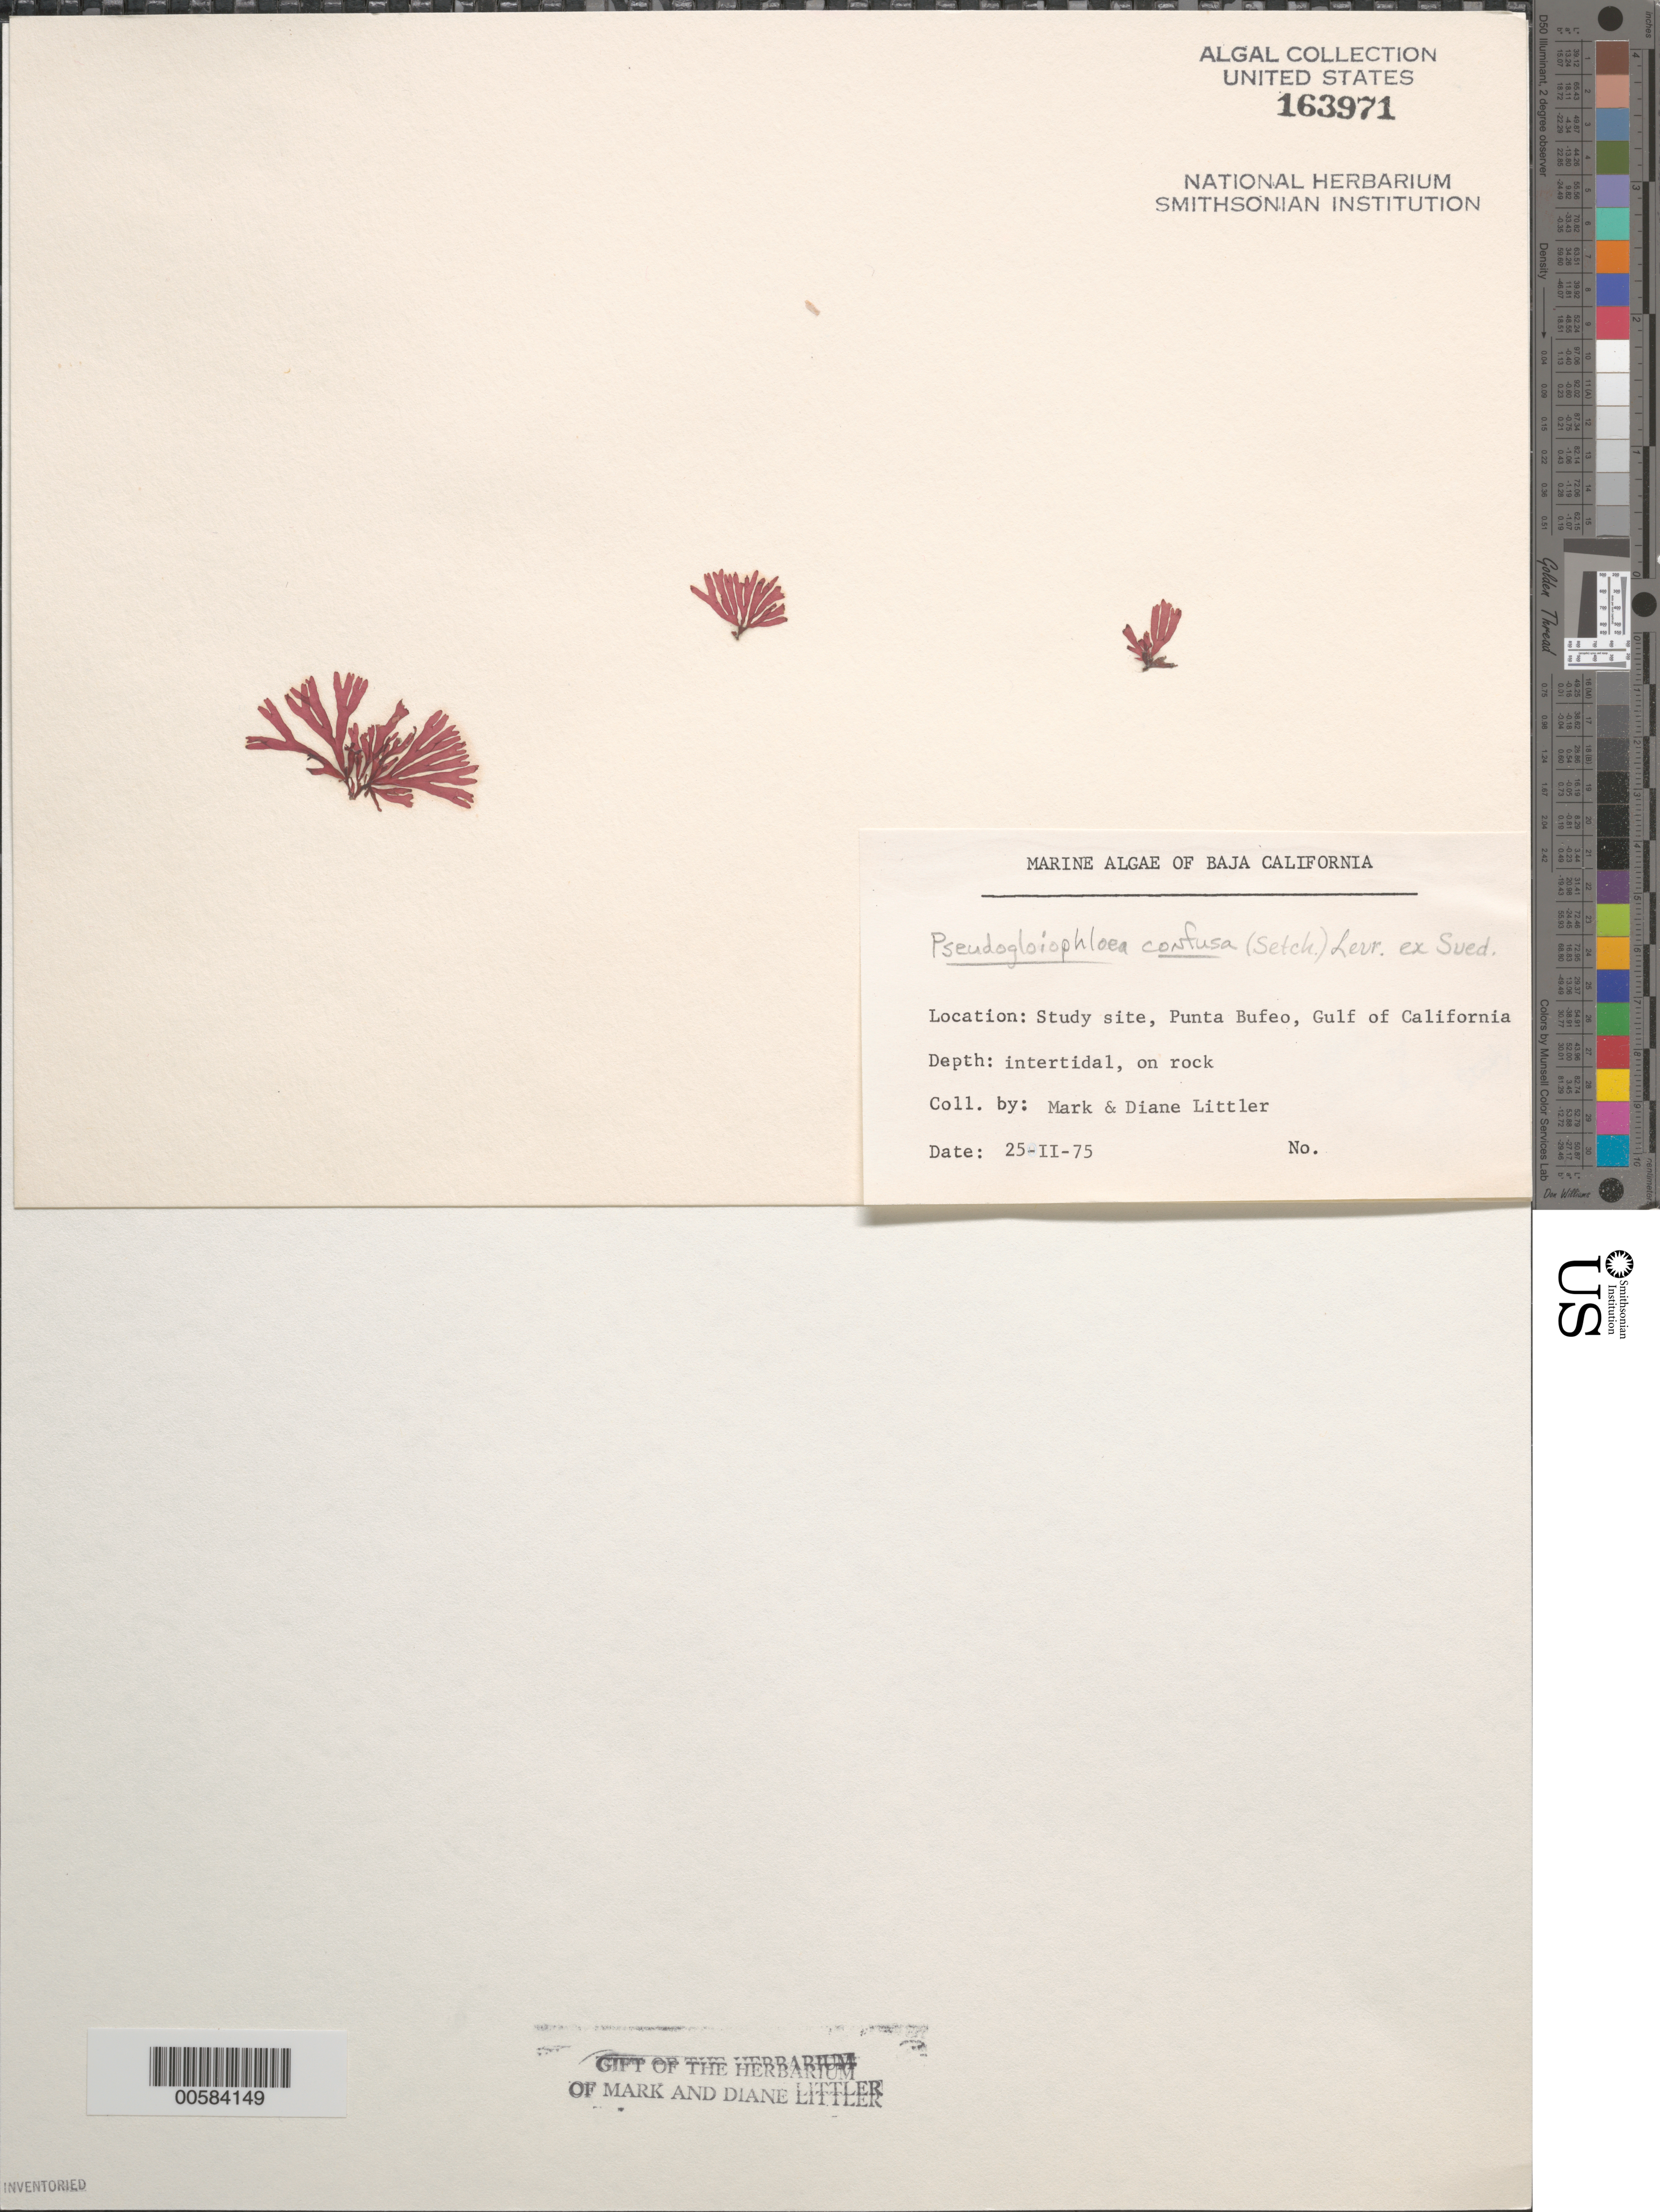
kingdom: Plantae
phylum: Rhodophyta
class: Florideophyceae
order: Nemaliales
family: Scinaiaceae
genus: Scinaia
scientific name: Scinaia confusa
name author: (Setch.) Huisman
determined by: Algae name updating Project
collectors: M. M. Littler & D. S. Littler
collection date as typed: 25 Feb 1975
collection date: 1975-02-25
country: Mexico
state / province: Baja California Norte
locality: Punta Bufeo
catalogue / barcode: US 163971